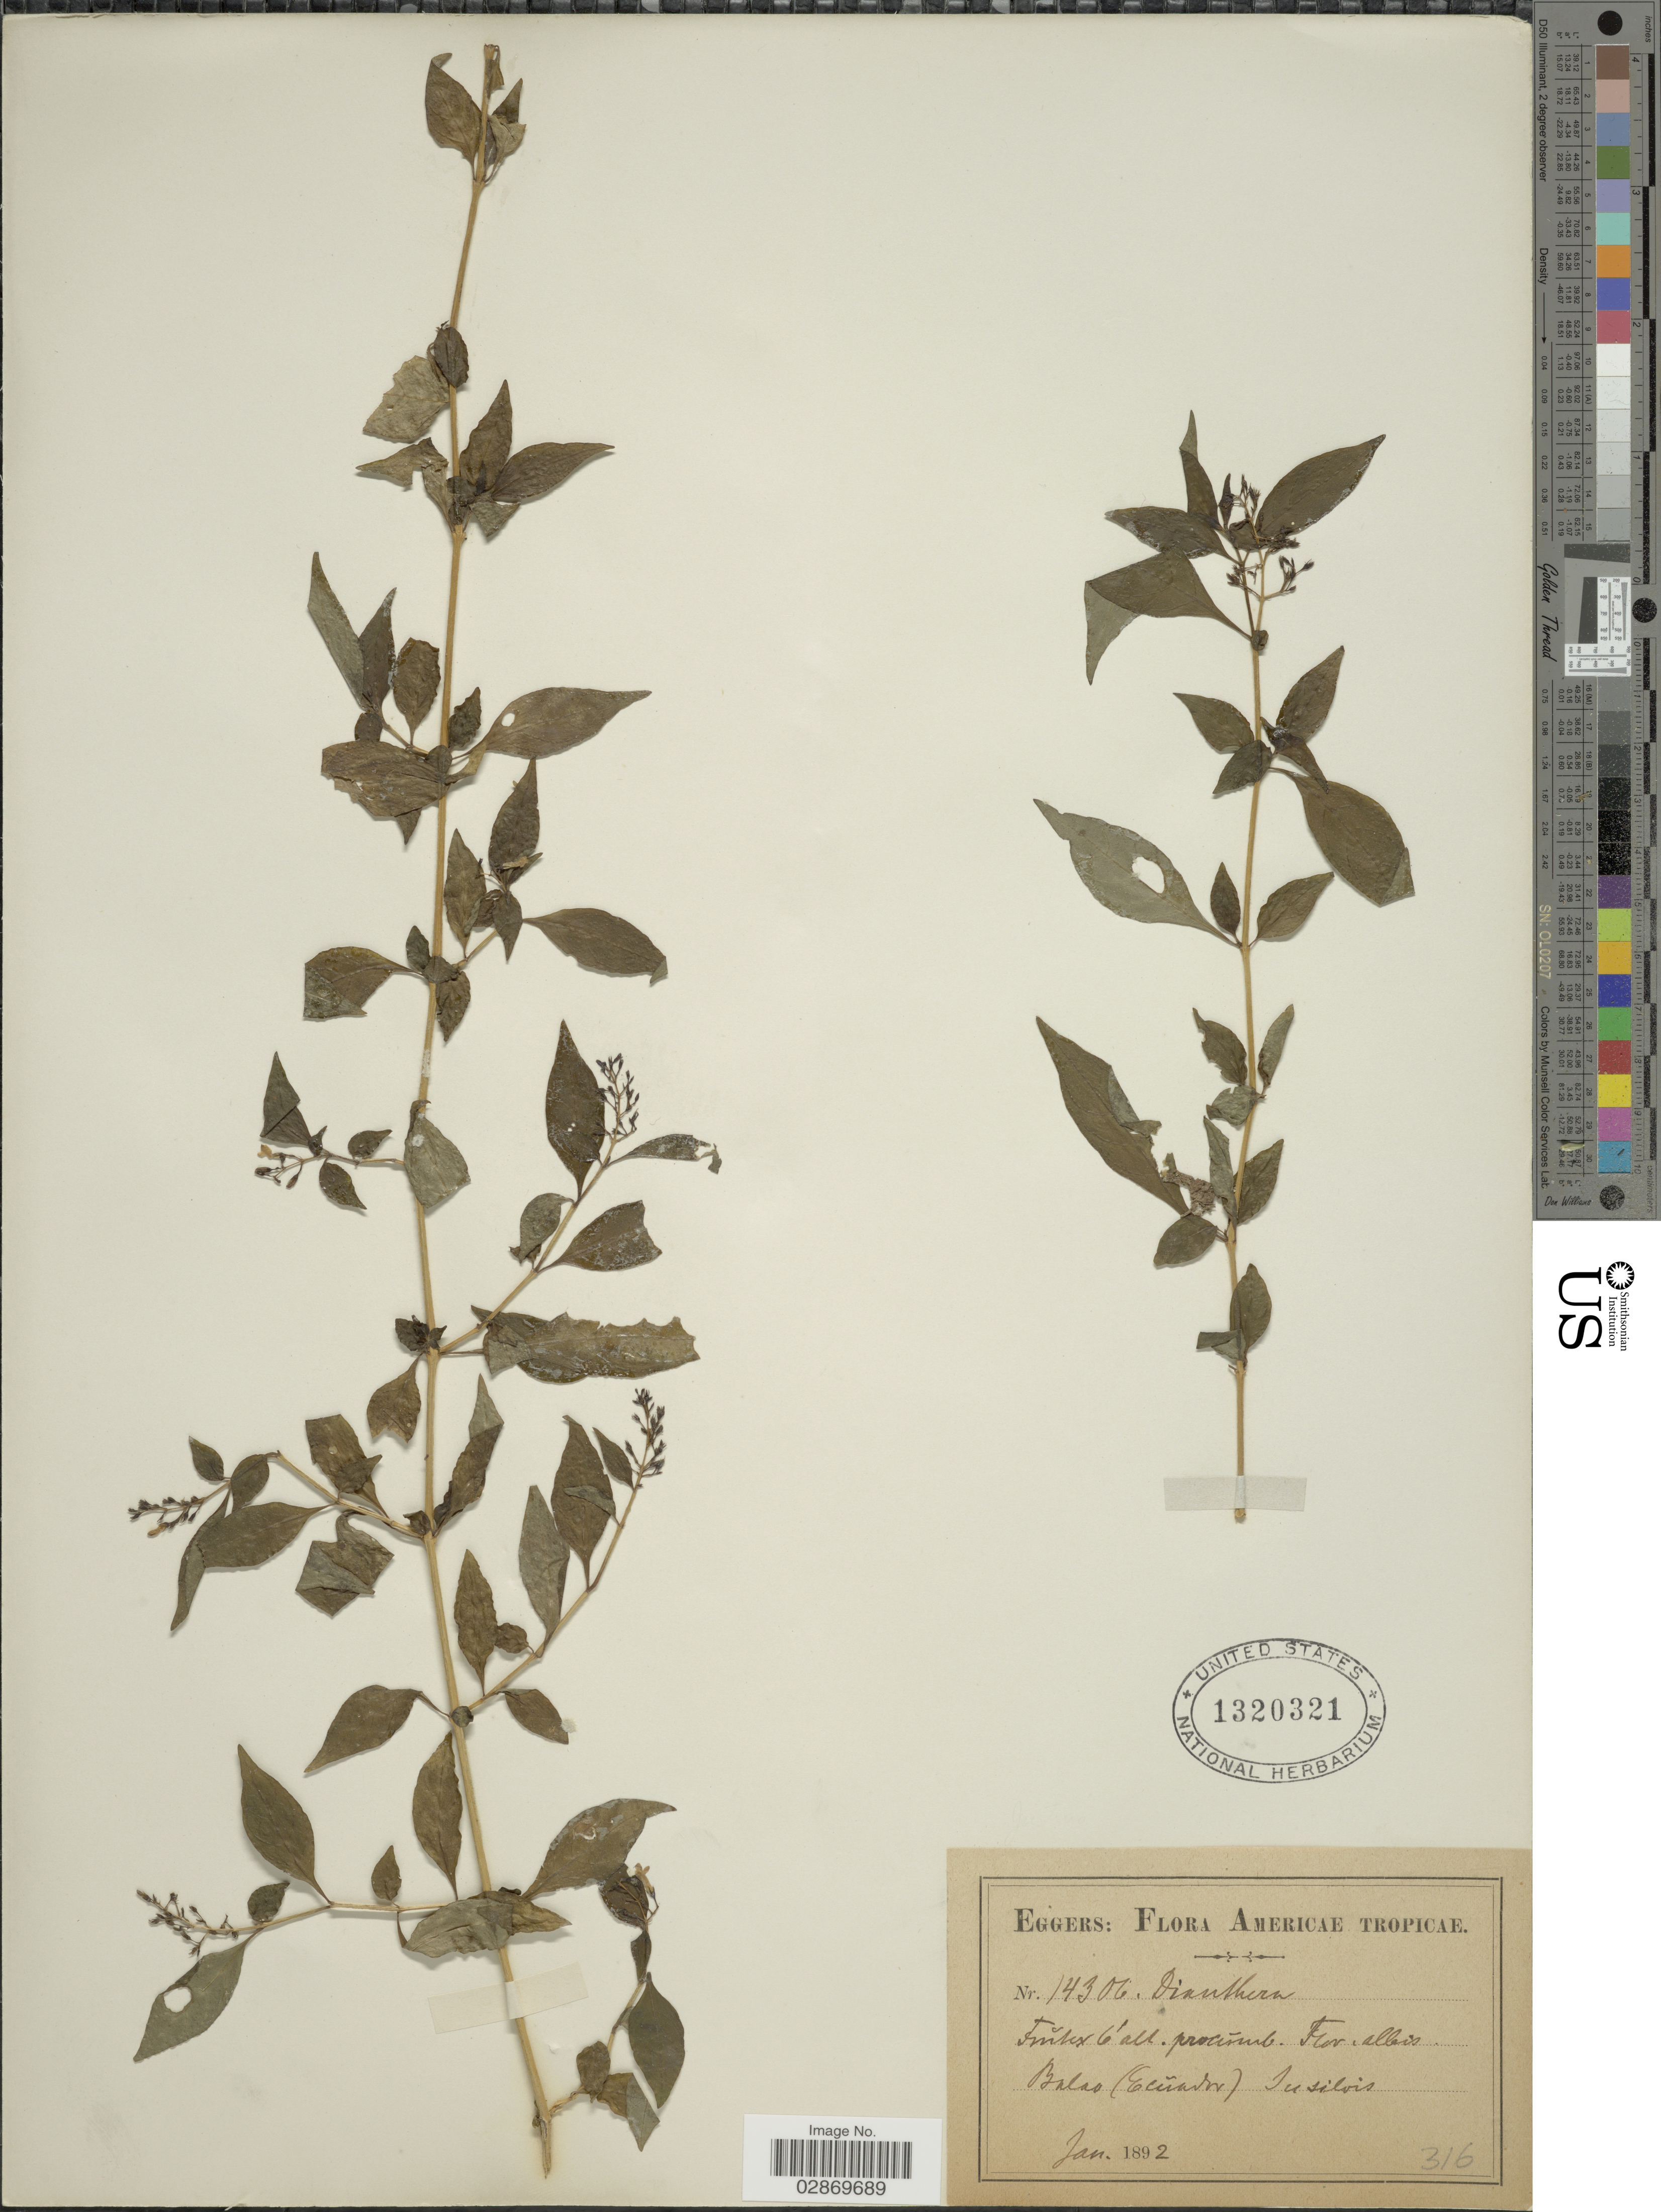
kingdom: Plantae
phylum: Tracheophyta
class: Magnoliopsida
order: Lamiales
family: Acanthaceae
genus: Psilanthele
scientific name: Psilanthele eggersii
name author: Lindau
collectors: -. Eggers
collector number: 14306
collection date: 1892-01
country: Ecuador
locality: Americae Tropicae. Balas (Ecuador), In silvis.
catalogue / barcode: US 1320321